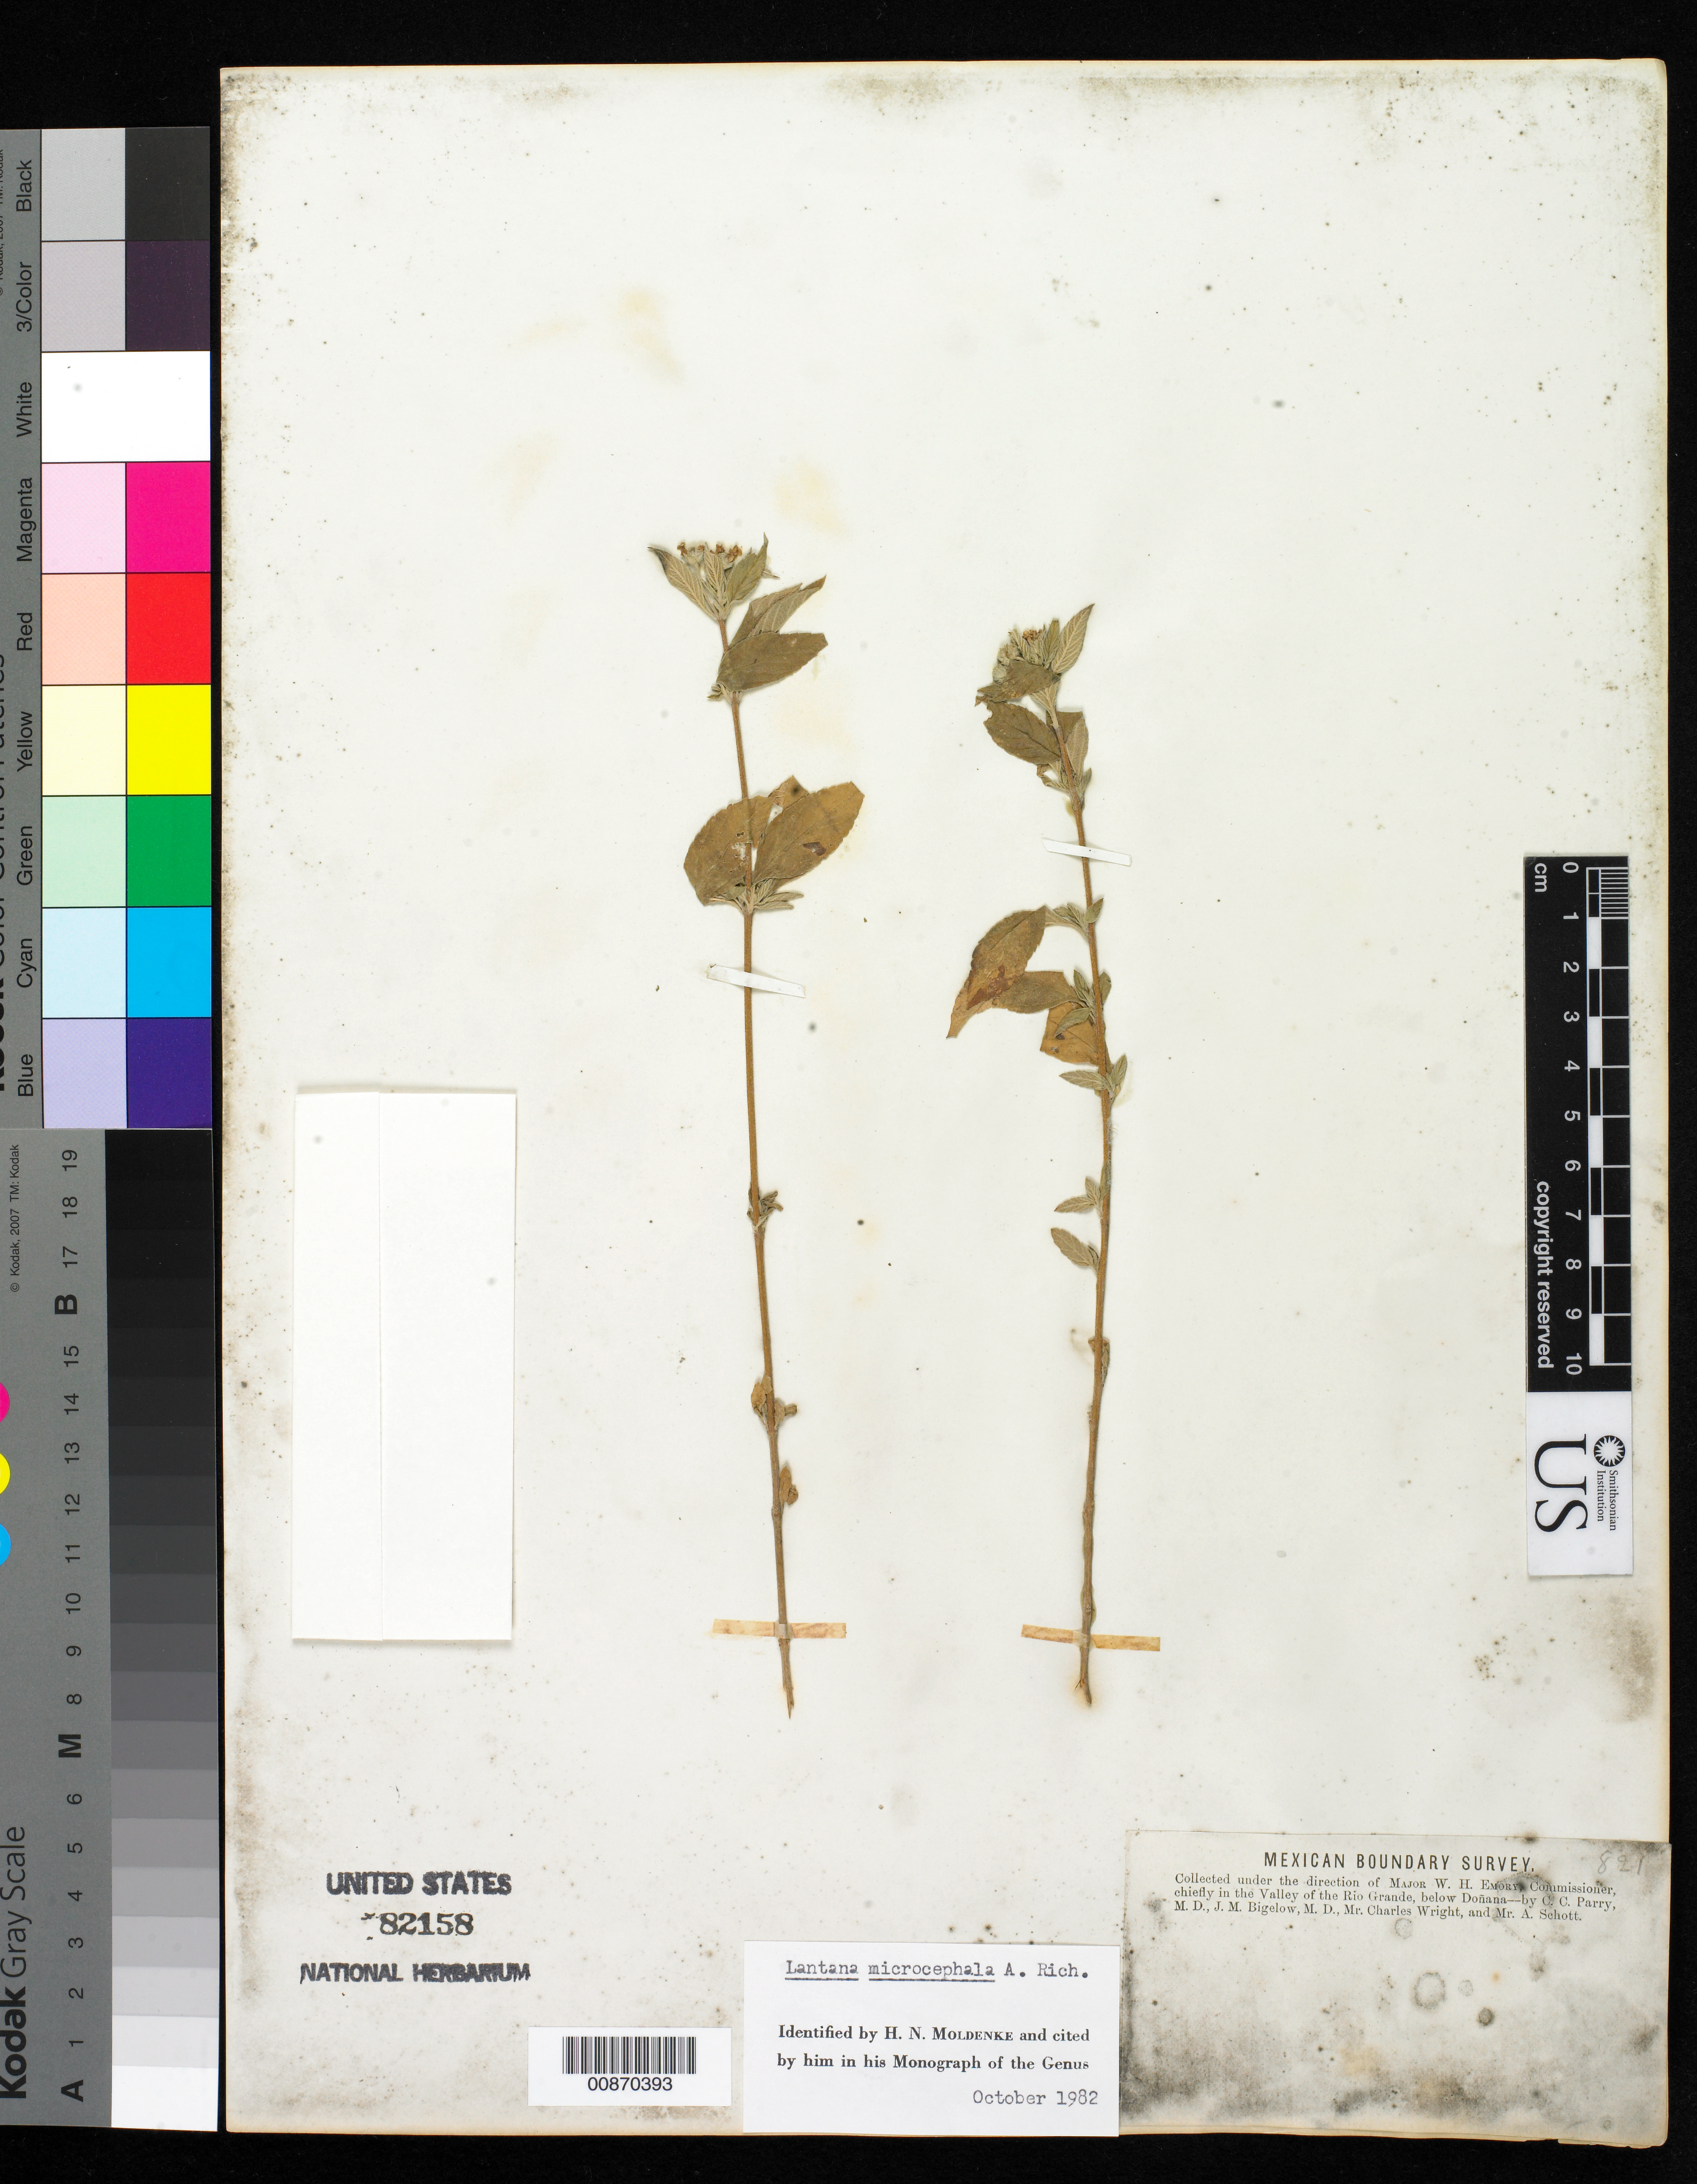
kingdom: Plantae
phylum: Tracheophyta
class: Magnoliopsida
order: Lamiales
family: Verbenaceae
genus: Lantana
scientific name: Lantana microcephala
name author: A. Rich. in Sagra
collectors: C. C. Parry, J. M. Bigelow, C. Wright & A. C. V. Schott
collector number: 821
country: United States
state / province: New Mexico / Texas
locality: Valley of the Rio Grande, below Doñana.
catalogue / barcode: US 82158